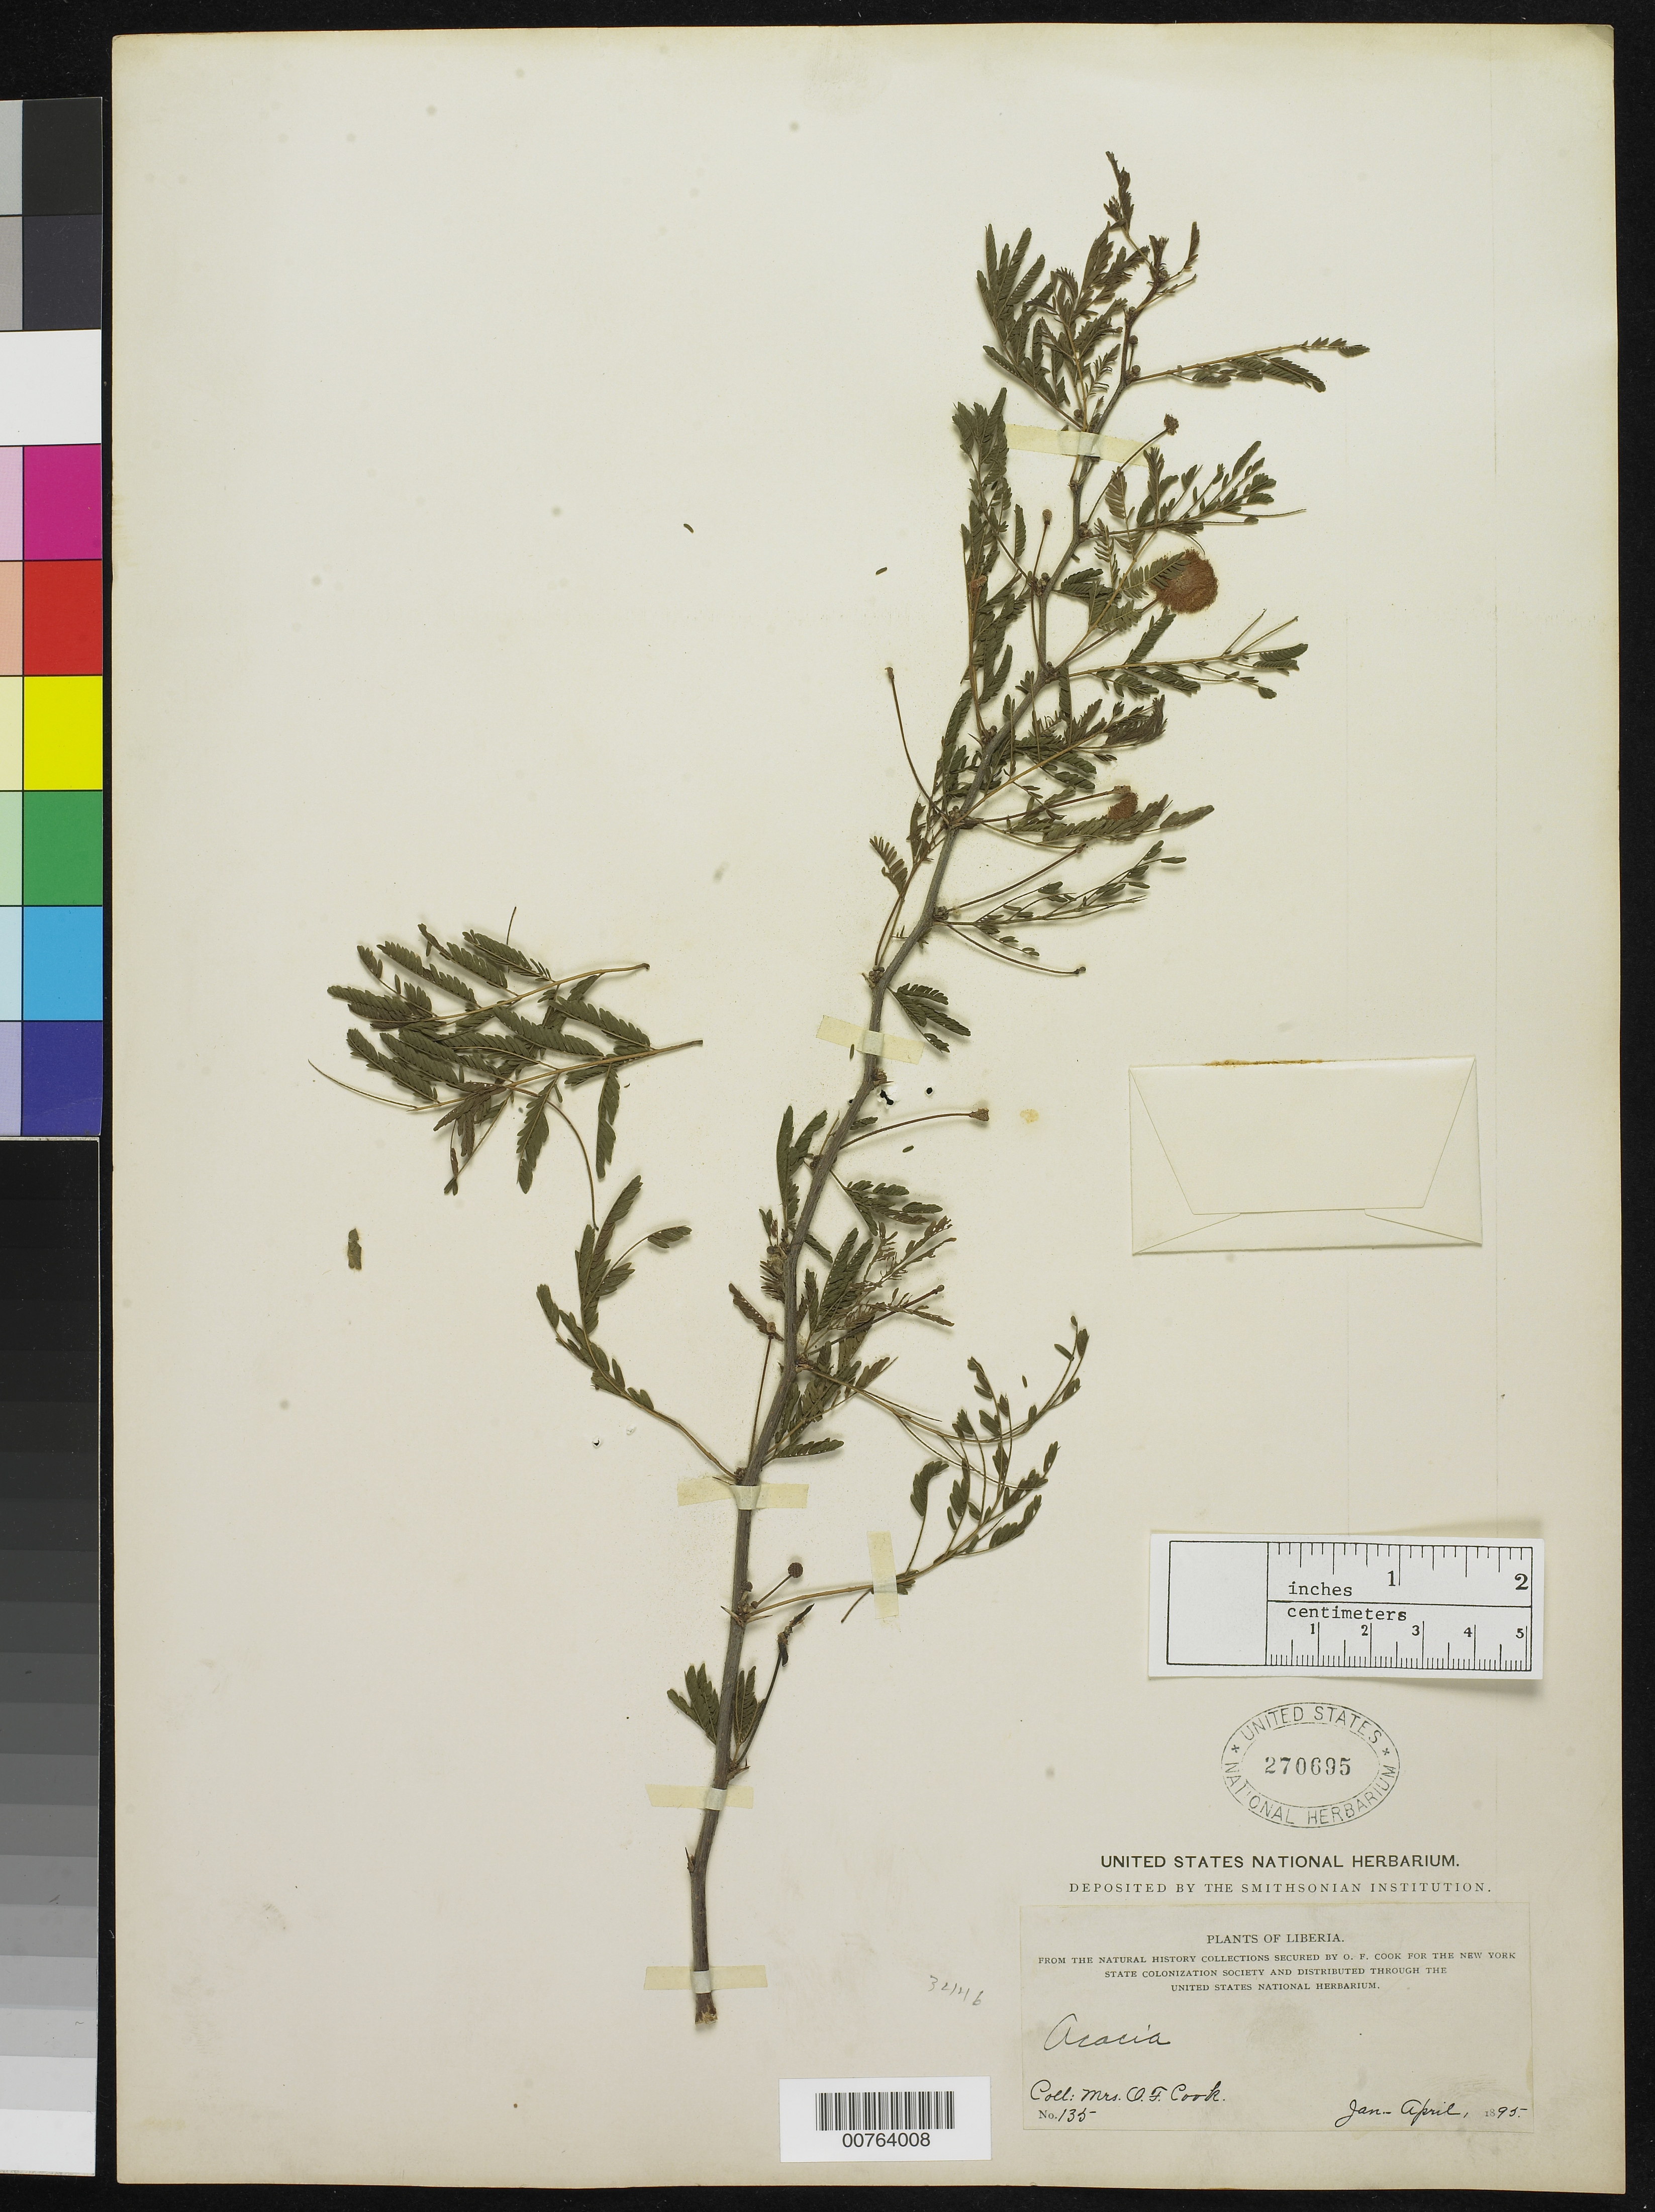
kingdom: Plantae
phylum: Tracheophyta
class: Magnoliopsida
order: Fabales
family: Fabaceae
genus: Vachellia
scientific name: Vachellia sp.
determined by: Strong, M. T., (US), Smithsonian Institution - National Museum of Natural History (UNITED STATES)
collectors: Alice C. Cook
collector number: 135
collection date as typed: Jan 1895 to -- Apr 1895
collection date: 1895-01/1895-04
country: Liberia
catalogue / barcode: US 270695